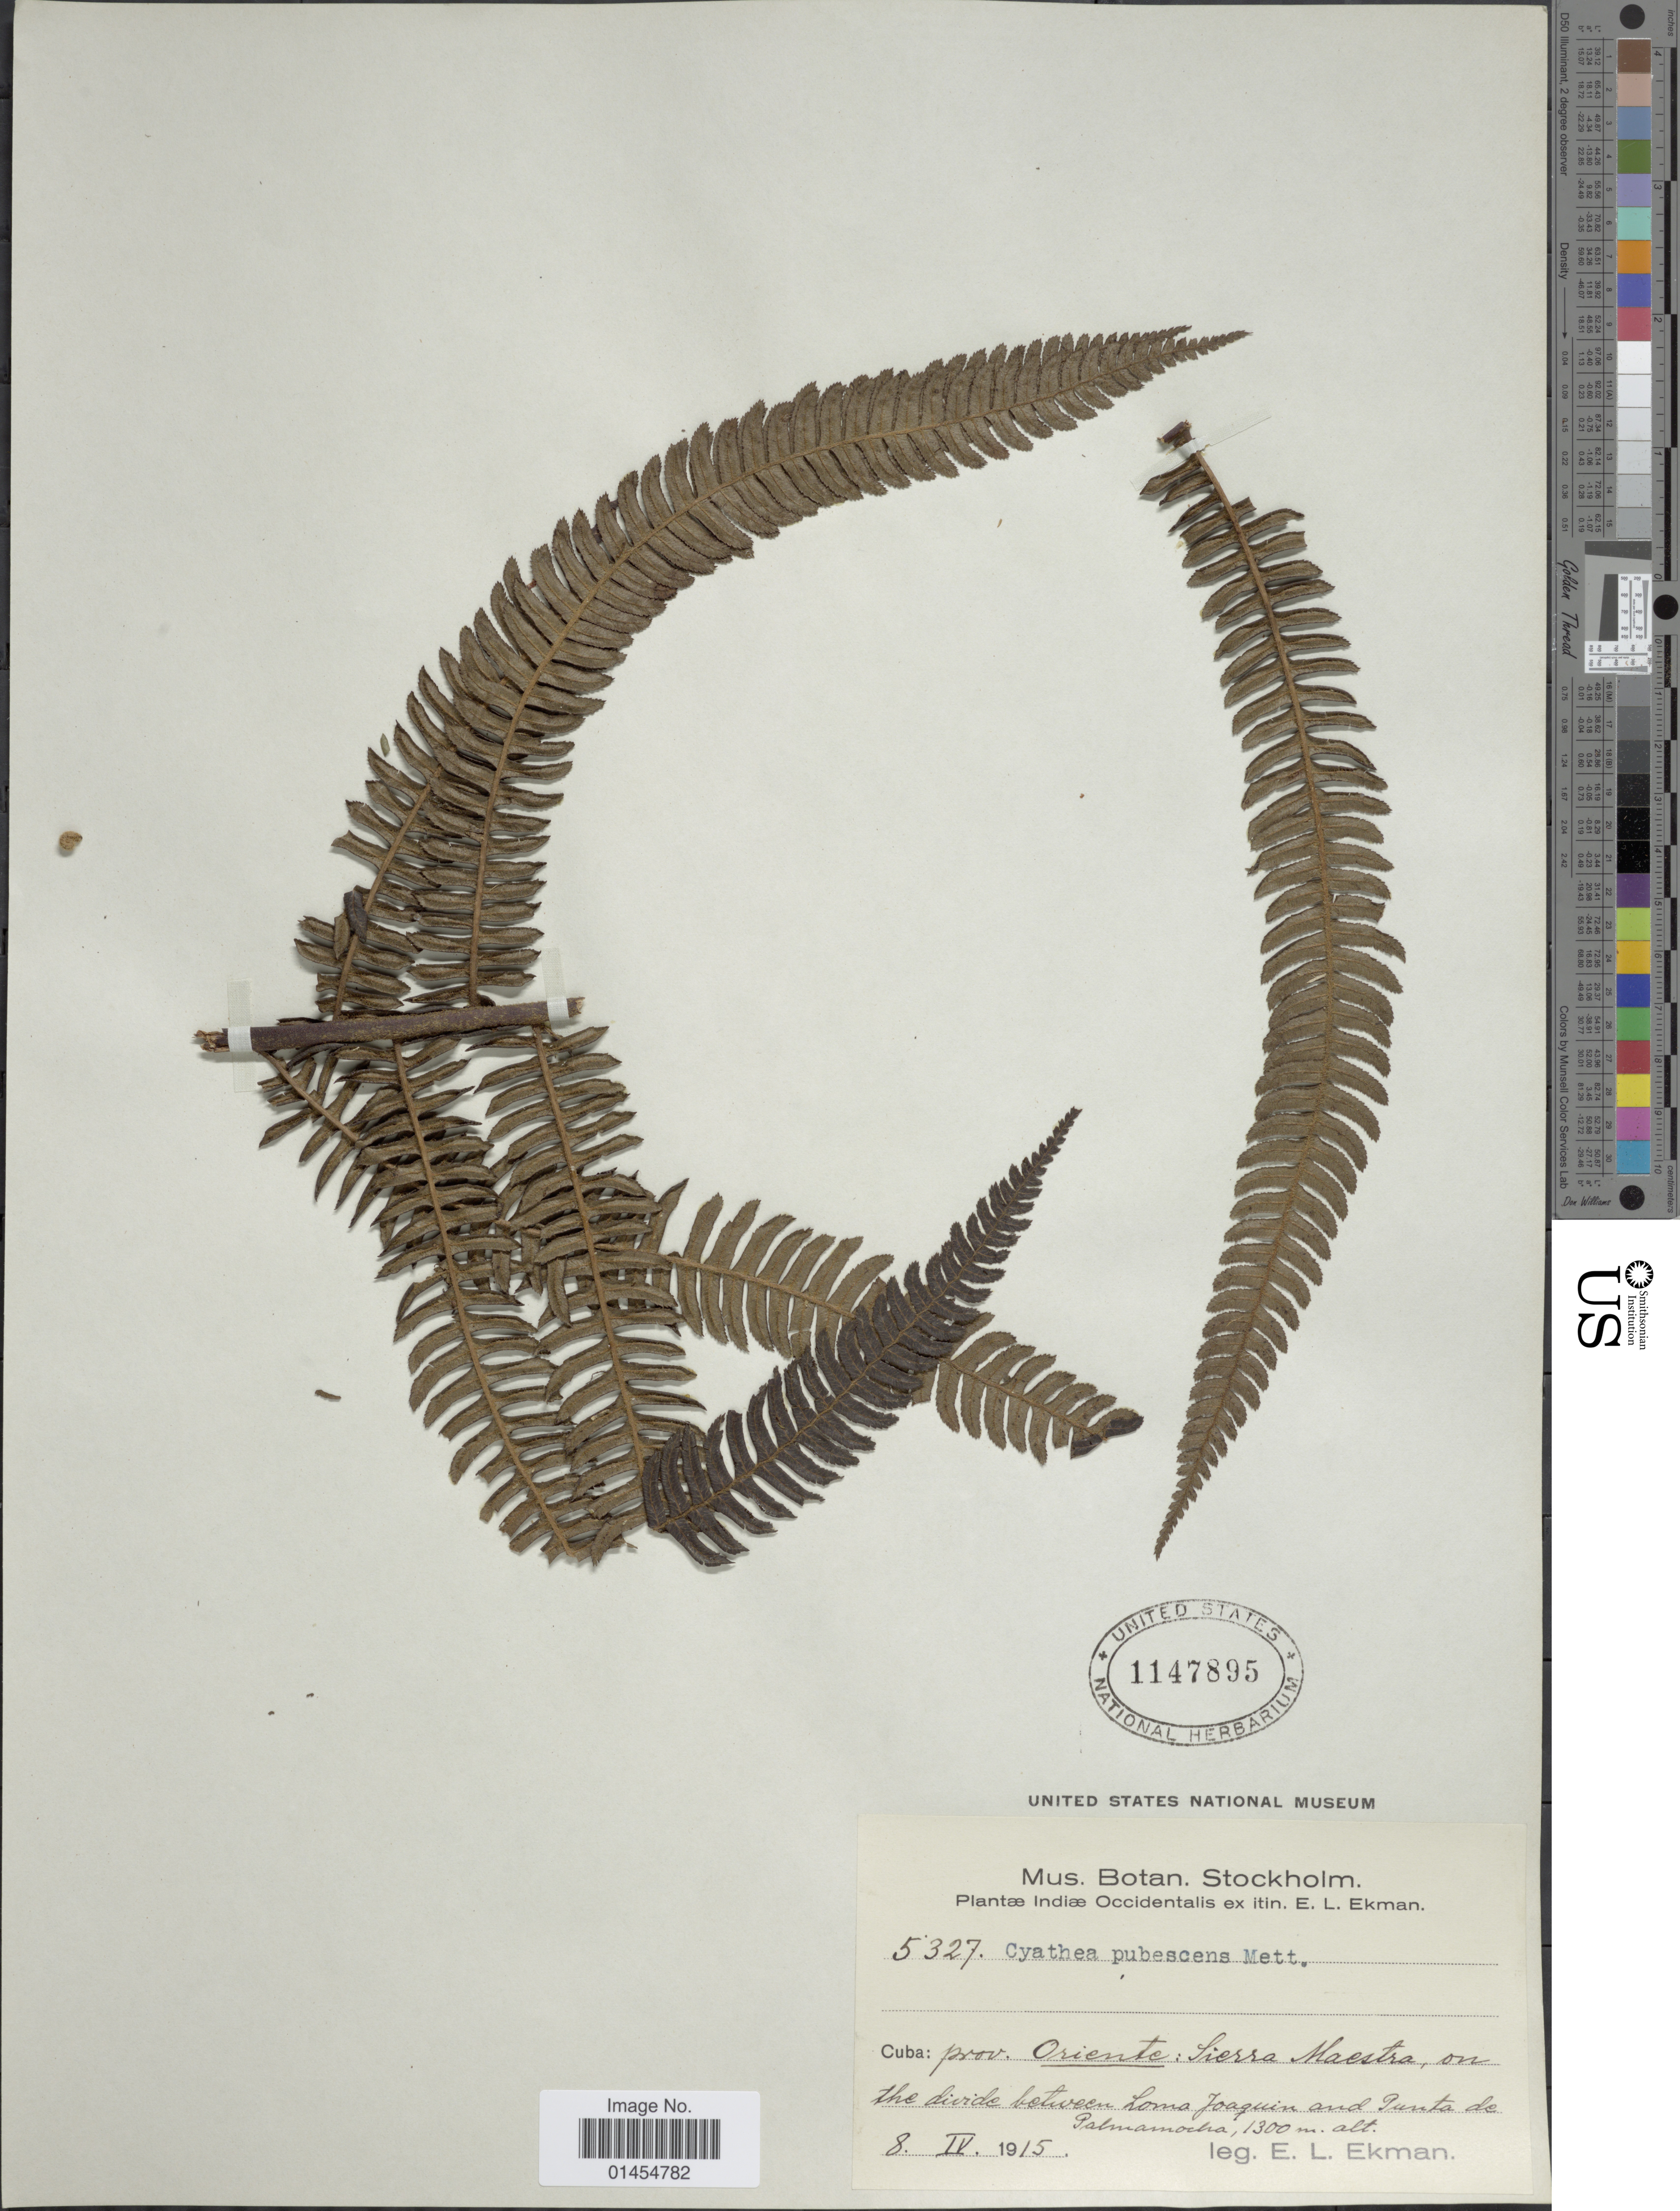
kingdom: Plantae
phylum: Tracheophyta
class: Polypodiopsida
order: Cyatheales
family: Cyatheaceae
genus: Alsophila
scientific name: Alsophila minor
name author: (D.C. Eaton) R.M. Tryon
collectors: E. L. Ekman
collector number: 5327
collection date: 1915-04-08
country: Cuba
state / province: Oriente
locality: Sierra Maestra, on the divide between Loma Joaquin and Punta de Palmamocha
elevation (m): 1300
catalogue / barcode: US 1147895